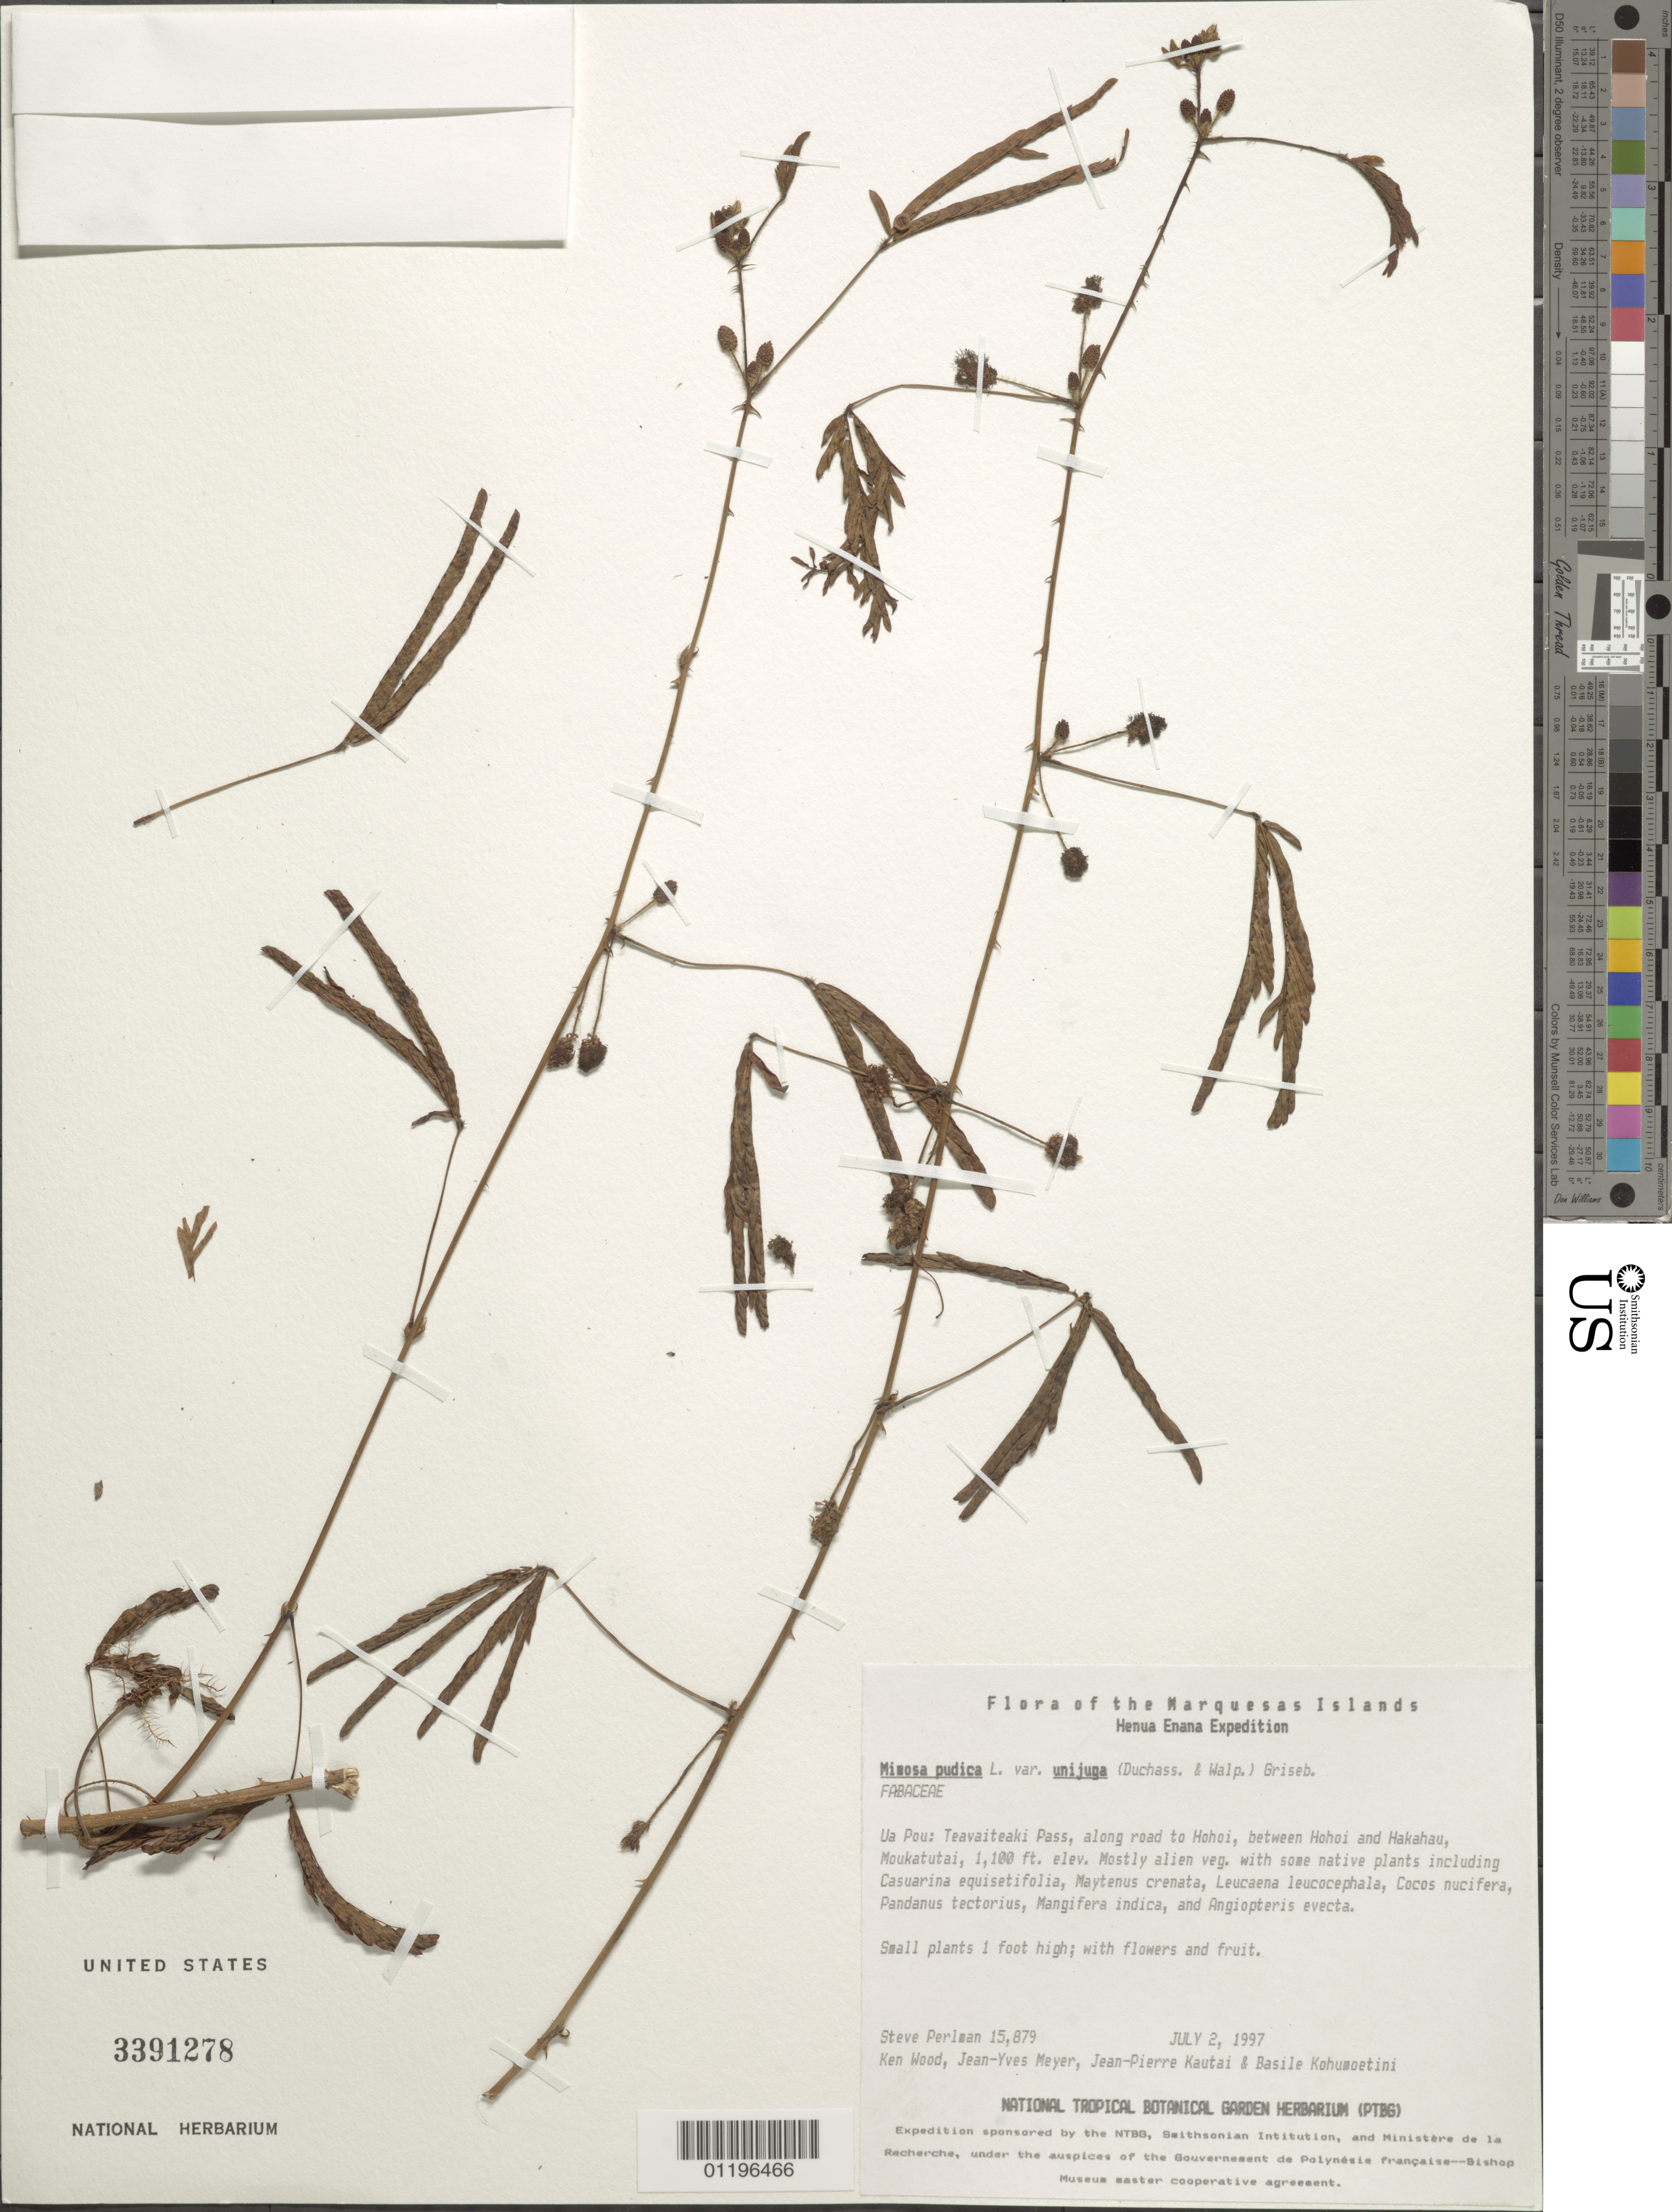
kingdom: Plantae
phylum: Tracheophyta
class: Magnoliopsida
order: Fabales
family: Fabaceae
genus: Mimosa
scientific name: Mimosa pudica var. unijuga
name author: (Walp. & Duchass.) Griseb.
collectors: S. P. Perlman, K. R. Wood, J.-Y. Meyer, J. Kautai & B. Kohumoetini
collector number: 15879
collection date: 1997-07-02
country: French Polynesia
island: Ua Pou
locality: Teavaiteaki Pass, along road to Hohoi, between Hohoi and Hakahau, Moukatutai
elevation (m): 335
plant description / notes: Mostly alien vegetation with some native plants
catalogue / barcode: US 3391278